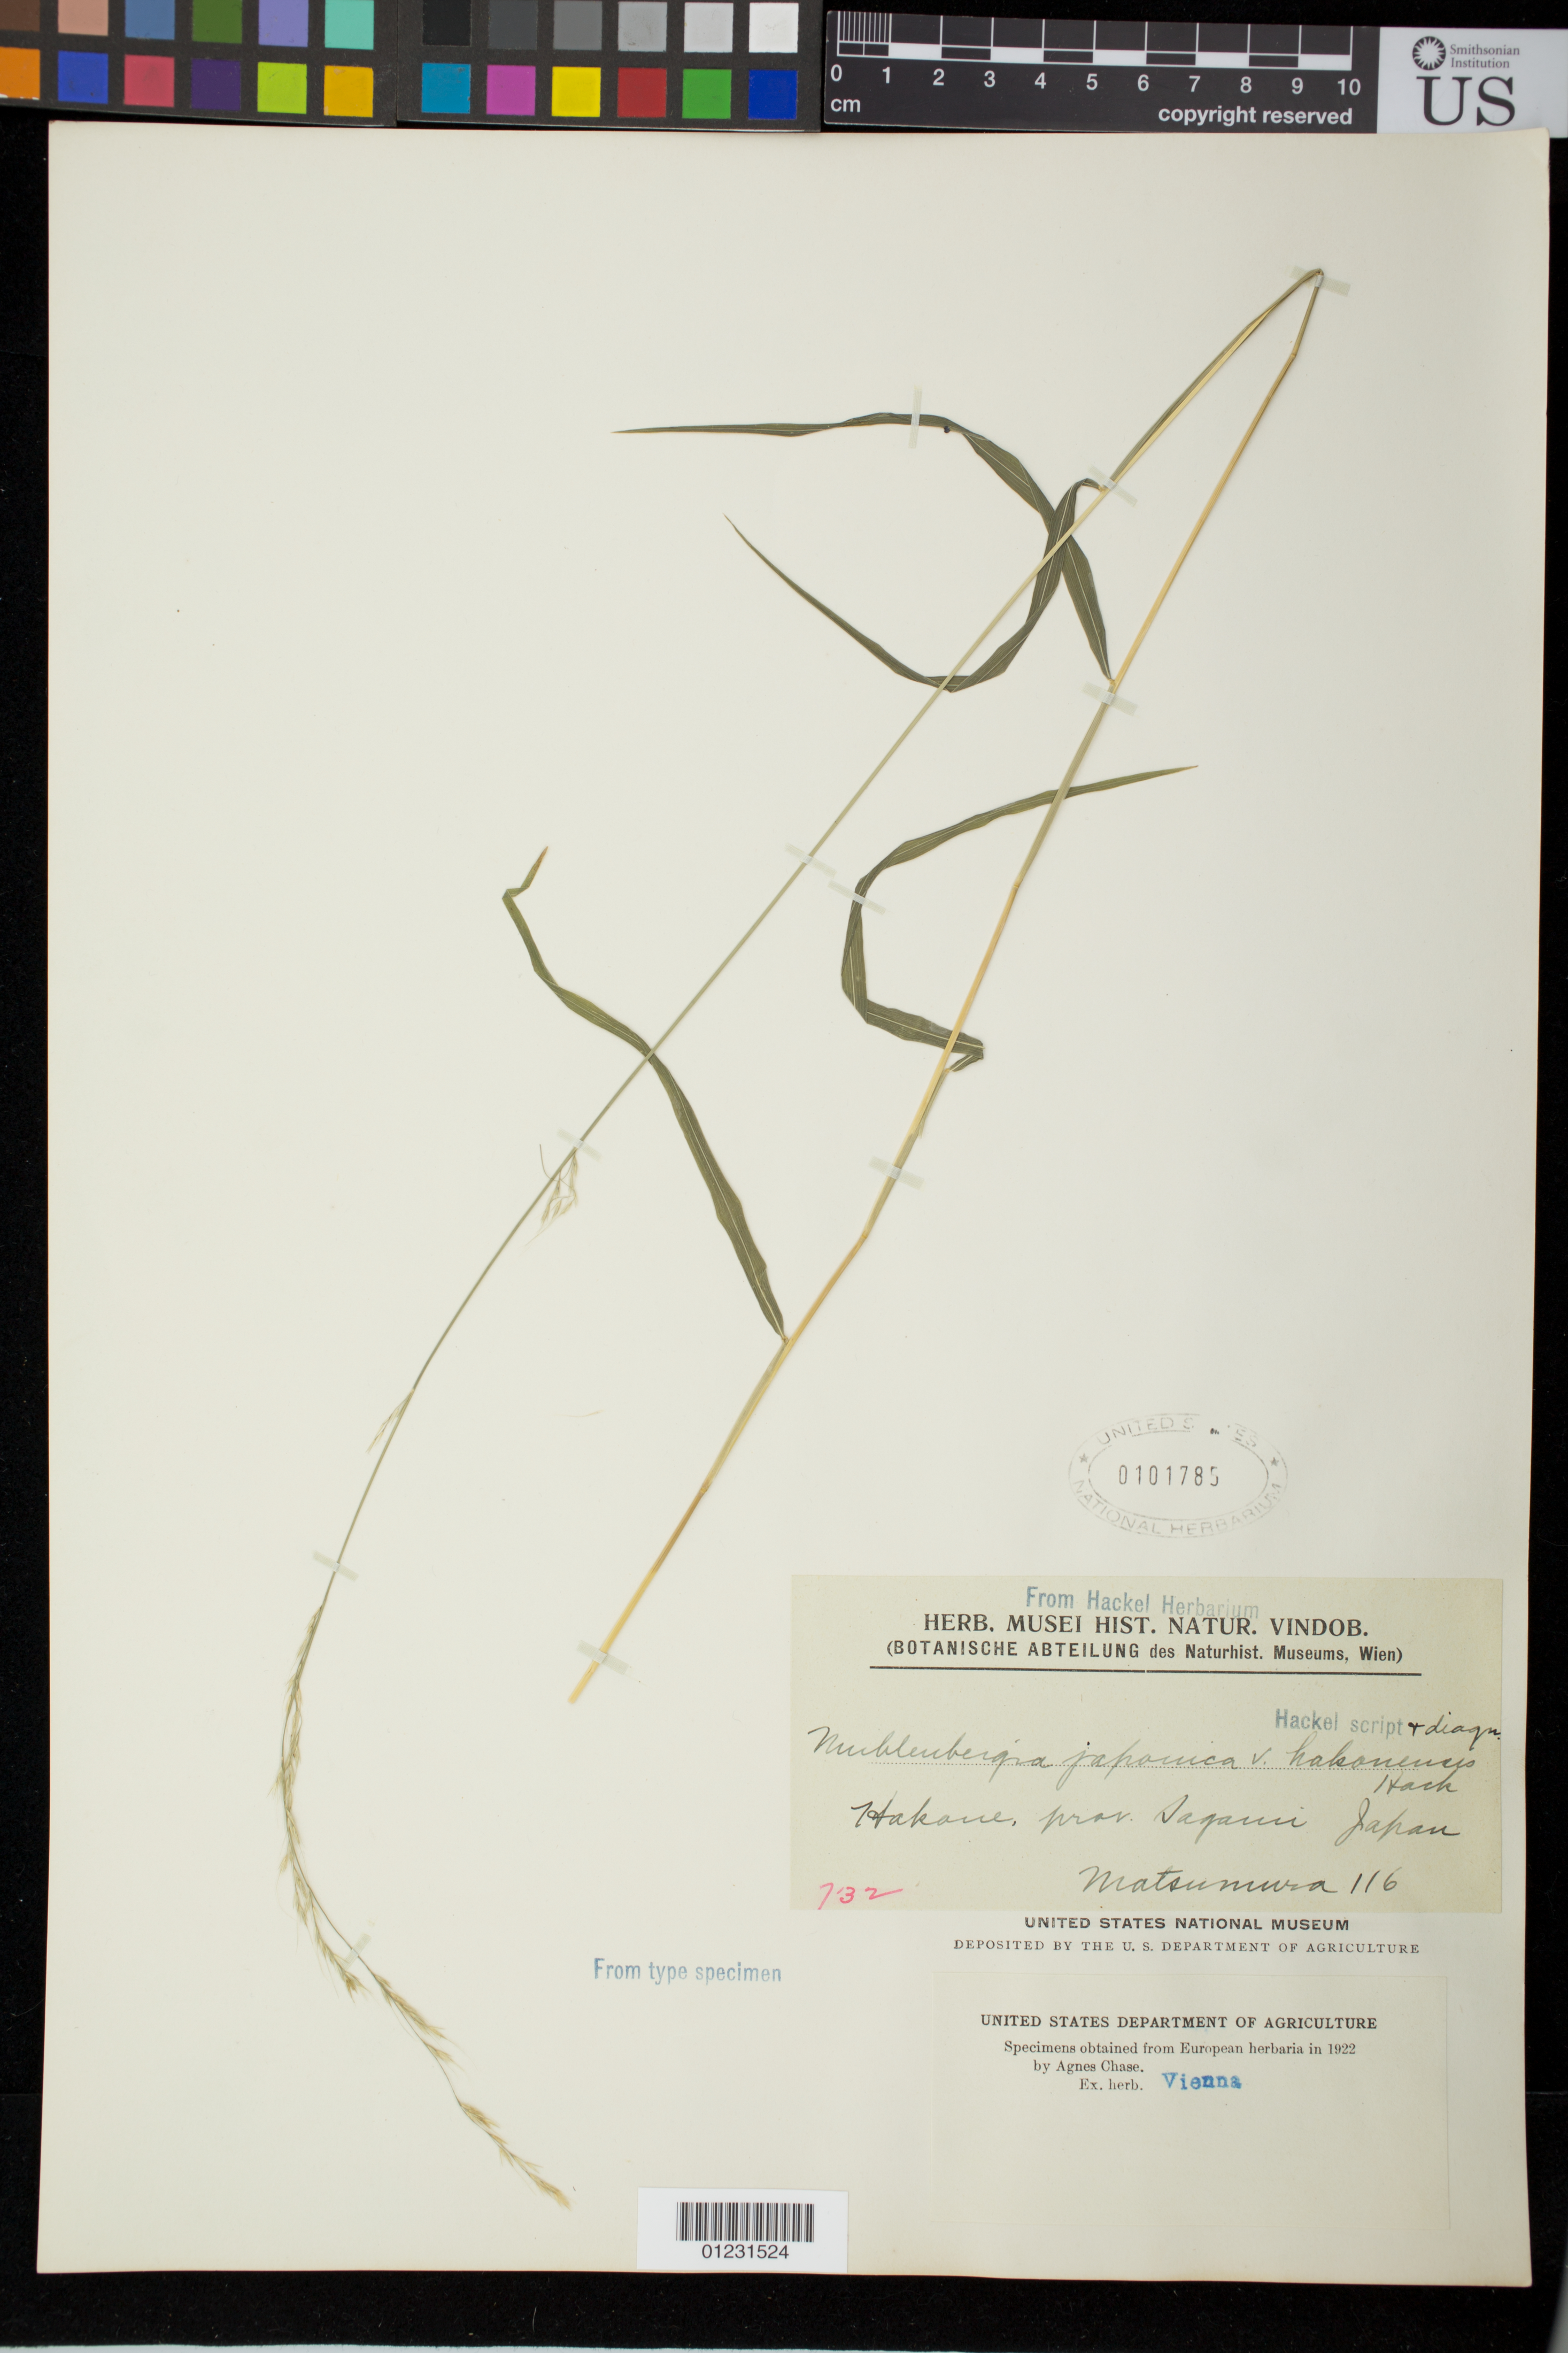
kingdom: Plantae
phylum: Tracheophyta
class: Liliopsida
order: Poales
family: Poaceae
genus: Muhlenbergia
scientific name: Muhlenbergia japonica var. hakonensis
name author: Hack. ex Matsum.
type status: Type Collection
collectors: J. Matsumura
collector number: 116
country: Japan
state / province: Kanagawa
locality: Hakane.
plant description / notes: Fragmentary material of type specimen ex herb. Hackel.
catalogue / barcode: US 101785